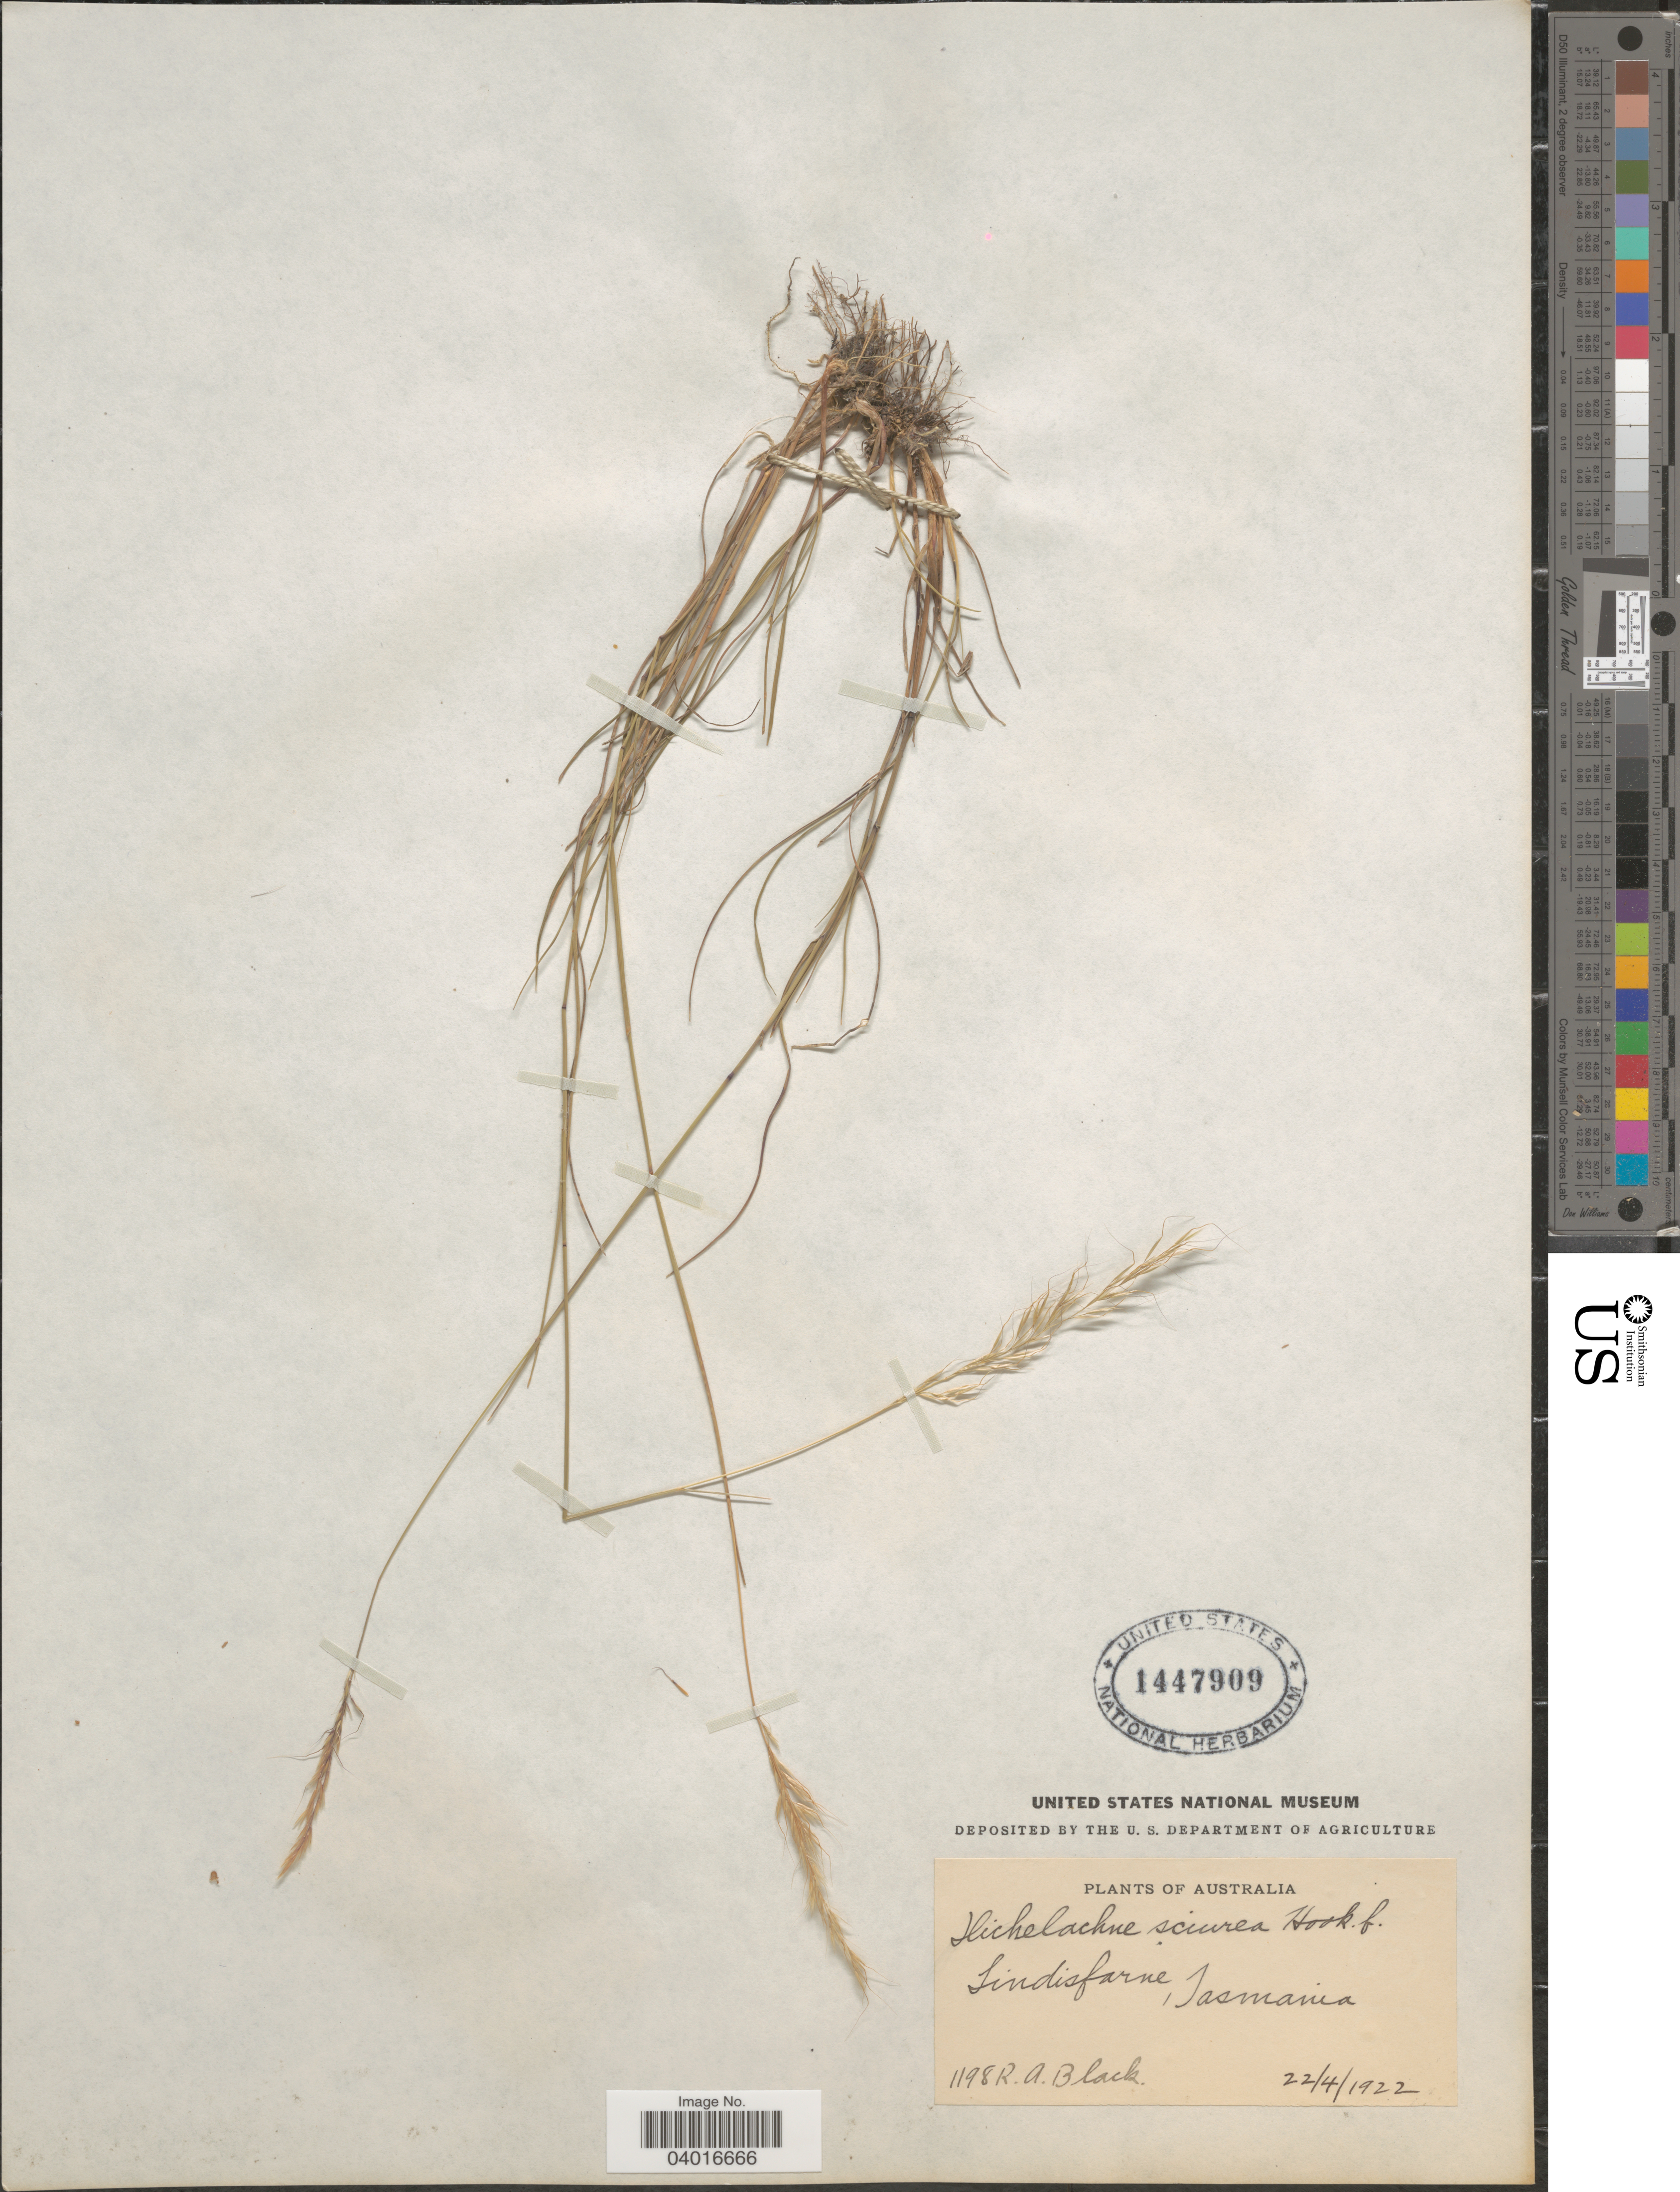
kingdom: Plantae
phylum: Tracheophyta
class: Liliopsida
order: Poales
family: Poaceae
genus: Dichelachne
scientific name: Dichelachne sp.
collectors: R. A. Black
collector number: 1198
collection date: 1922-04-22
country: Australia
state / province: Tasmania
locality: Lindisfarne.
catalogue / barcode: US 1447909